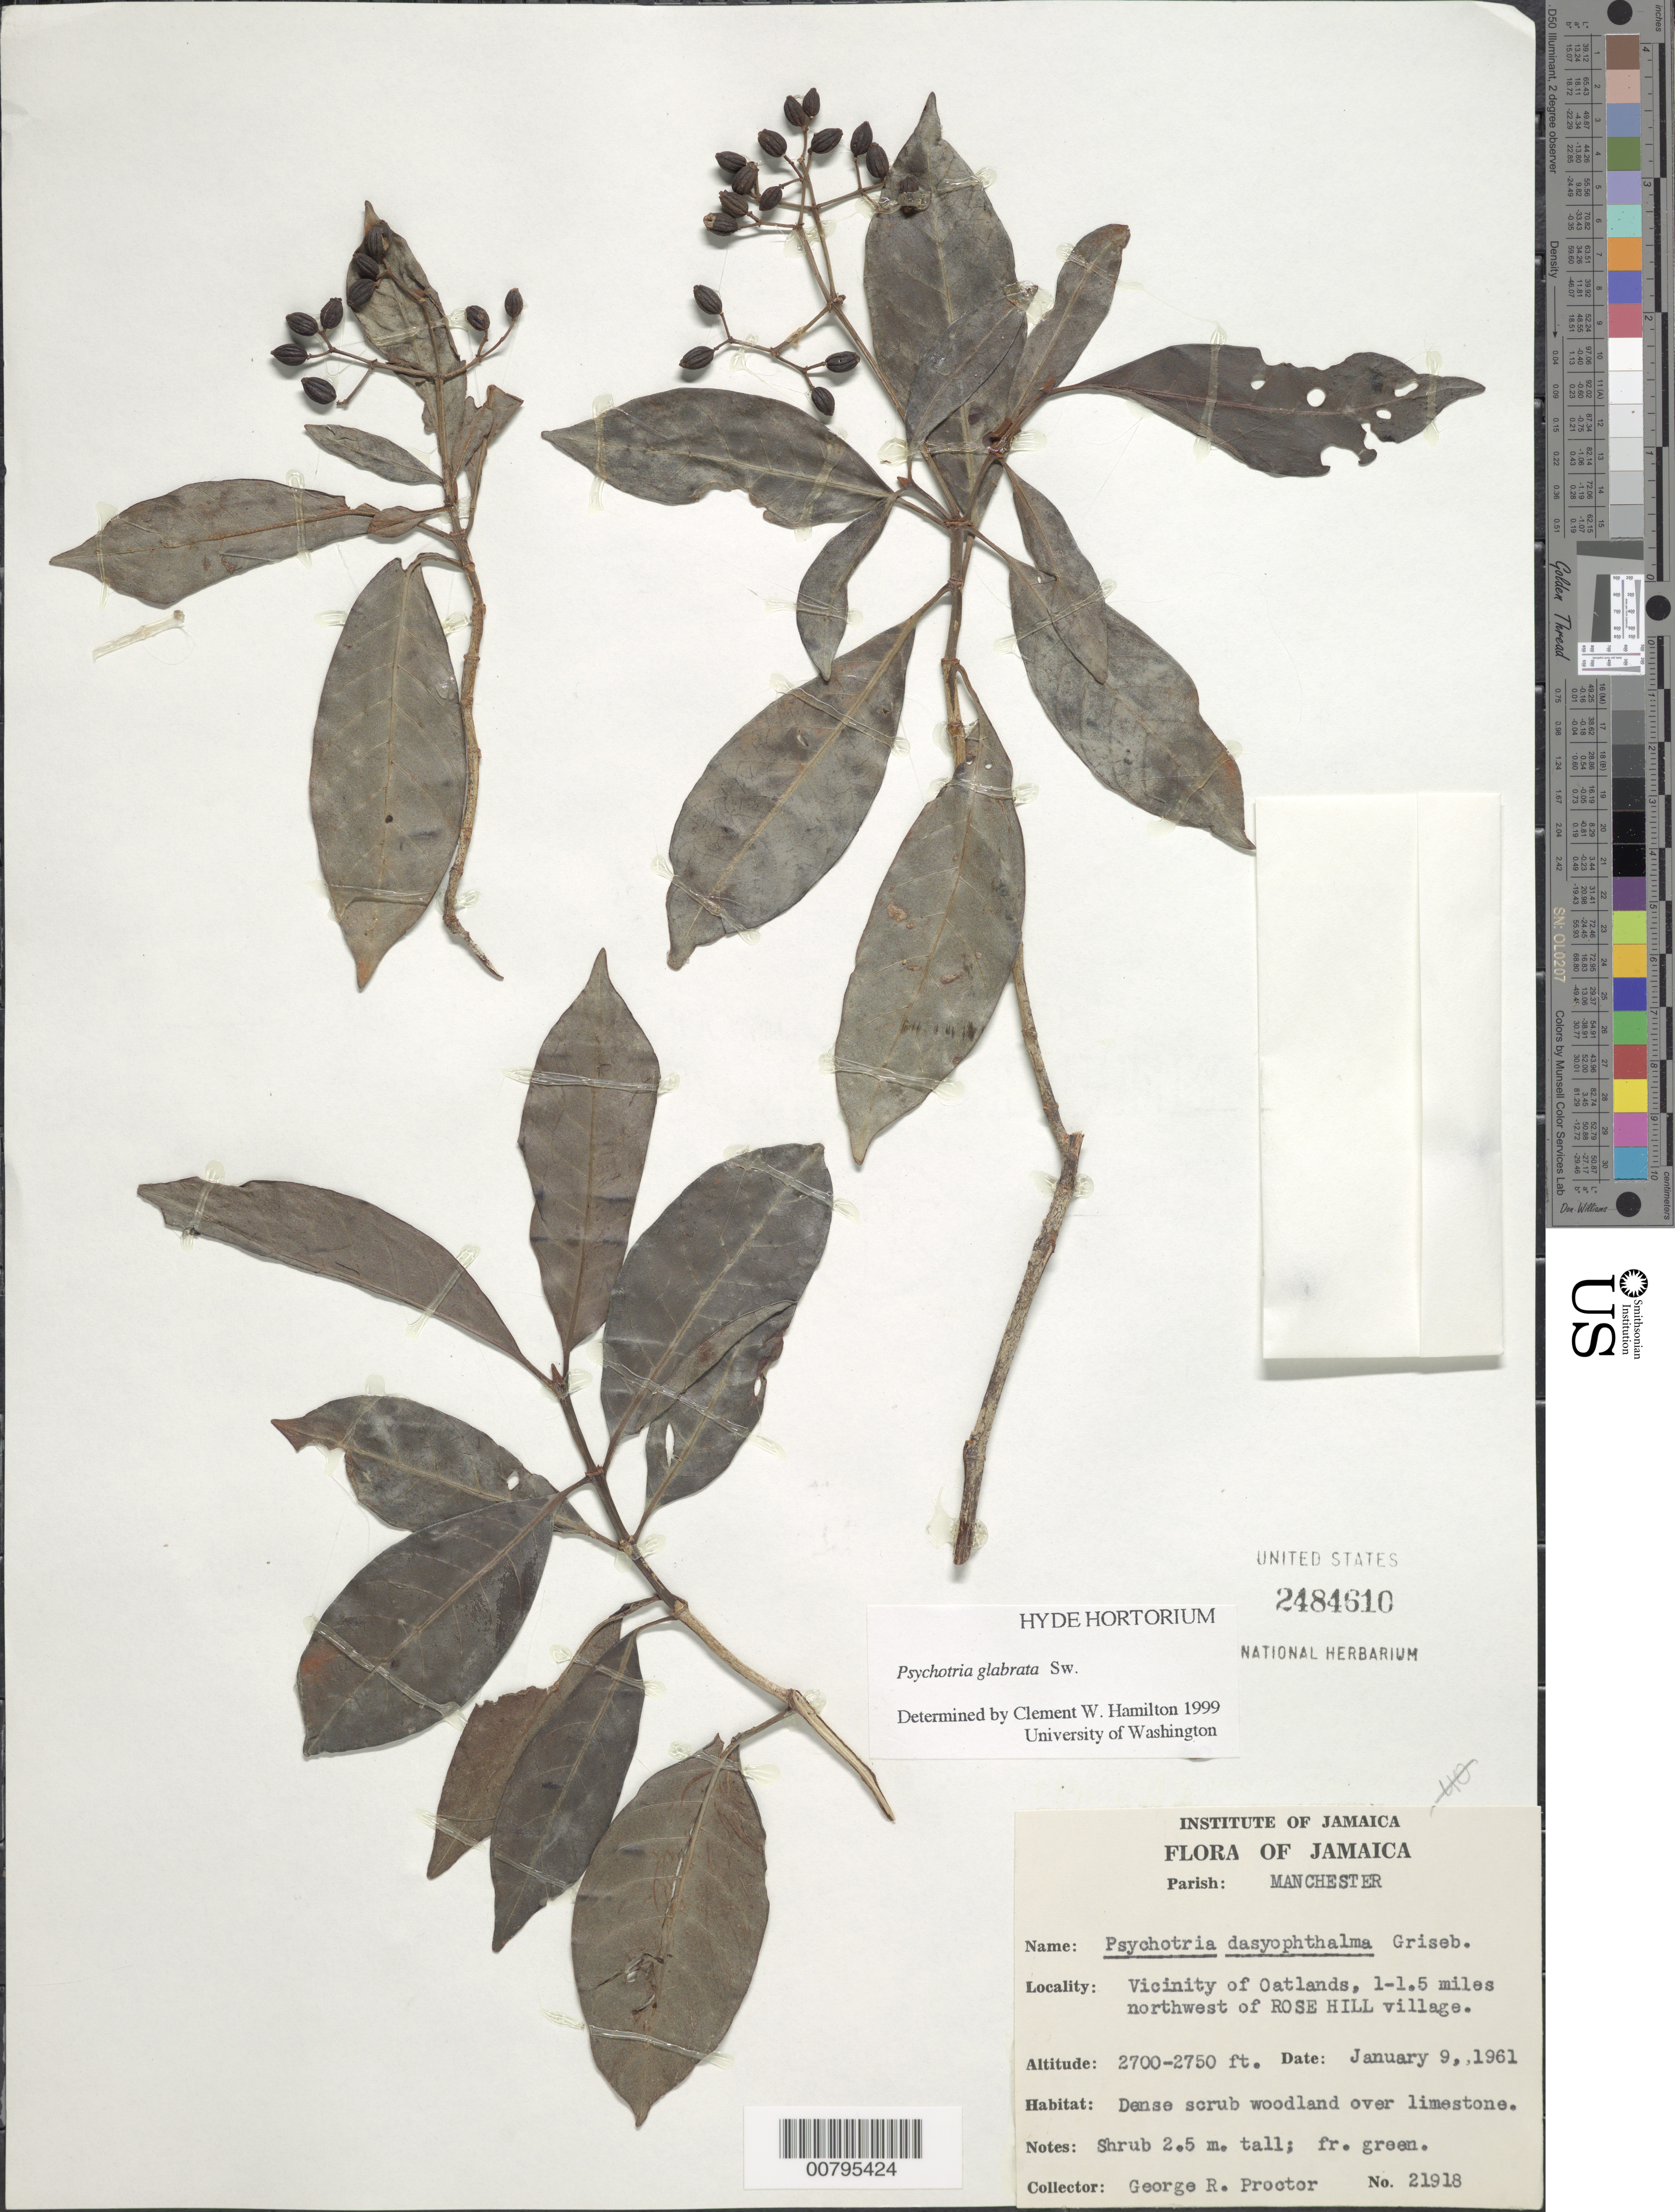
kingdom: Plantae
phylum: Tracheophyta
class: Magnoliopsida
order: Gentianales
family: Rubiaceae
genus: Psychotria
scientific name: Psychotria glabrata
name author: Sw.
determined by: Hamilton, C. W.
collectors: G. R. Proctor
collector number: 21918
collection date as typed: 09 Jan 1961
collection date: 1961-01-09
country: Jamaica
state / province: Manchester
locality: Vicinity of Oatlands, 1-1.5 miles northwest of Rose Hill village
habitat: Dense scrub woodland over limestone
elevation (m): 823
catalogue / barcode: US 2484610